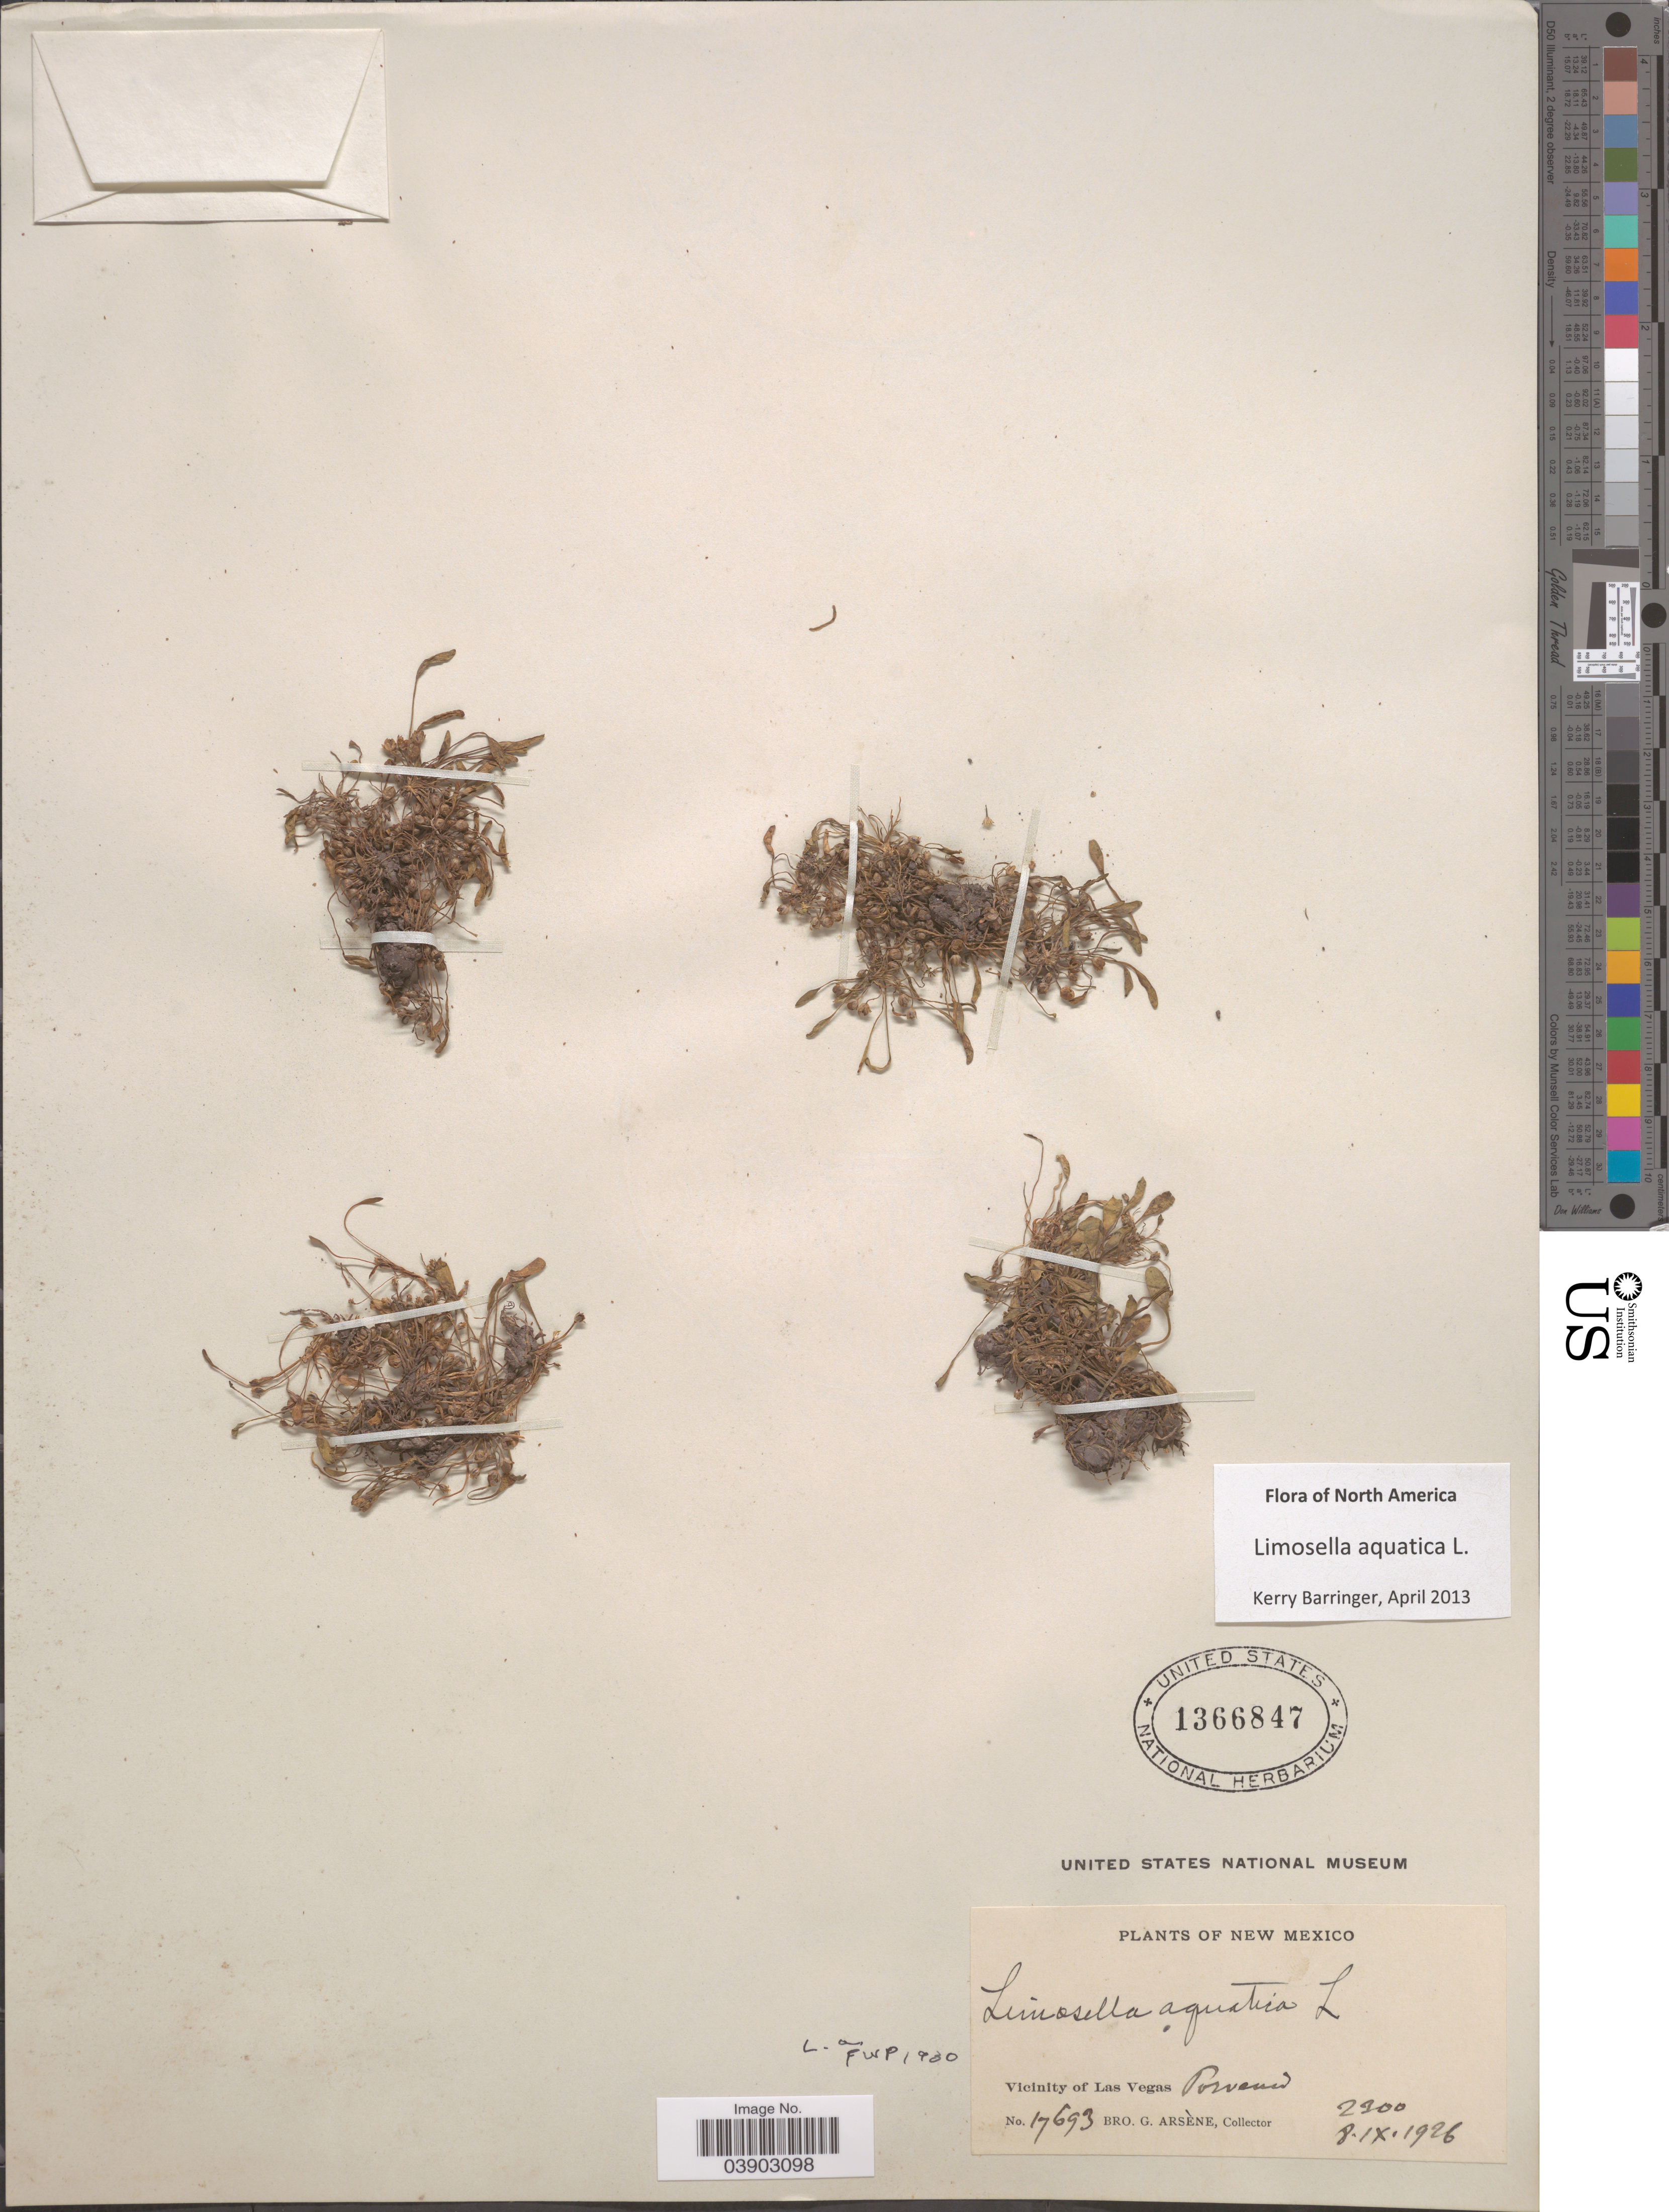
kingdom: Plantae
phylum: Tracheophyta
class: Magnoliopsida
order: Lamiales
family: Scrophulariaceae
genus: Limosella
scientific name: Limosella aquatica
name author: L.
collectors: Bro. G. Arsène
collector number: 17693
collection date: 1926-09-08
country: United States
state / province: New Mexico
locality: Vicinity of Las Vegas Porvenir.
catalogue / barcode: US 1366847